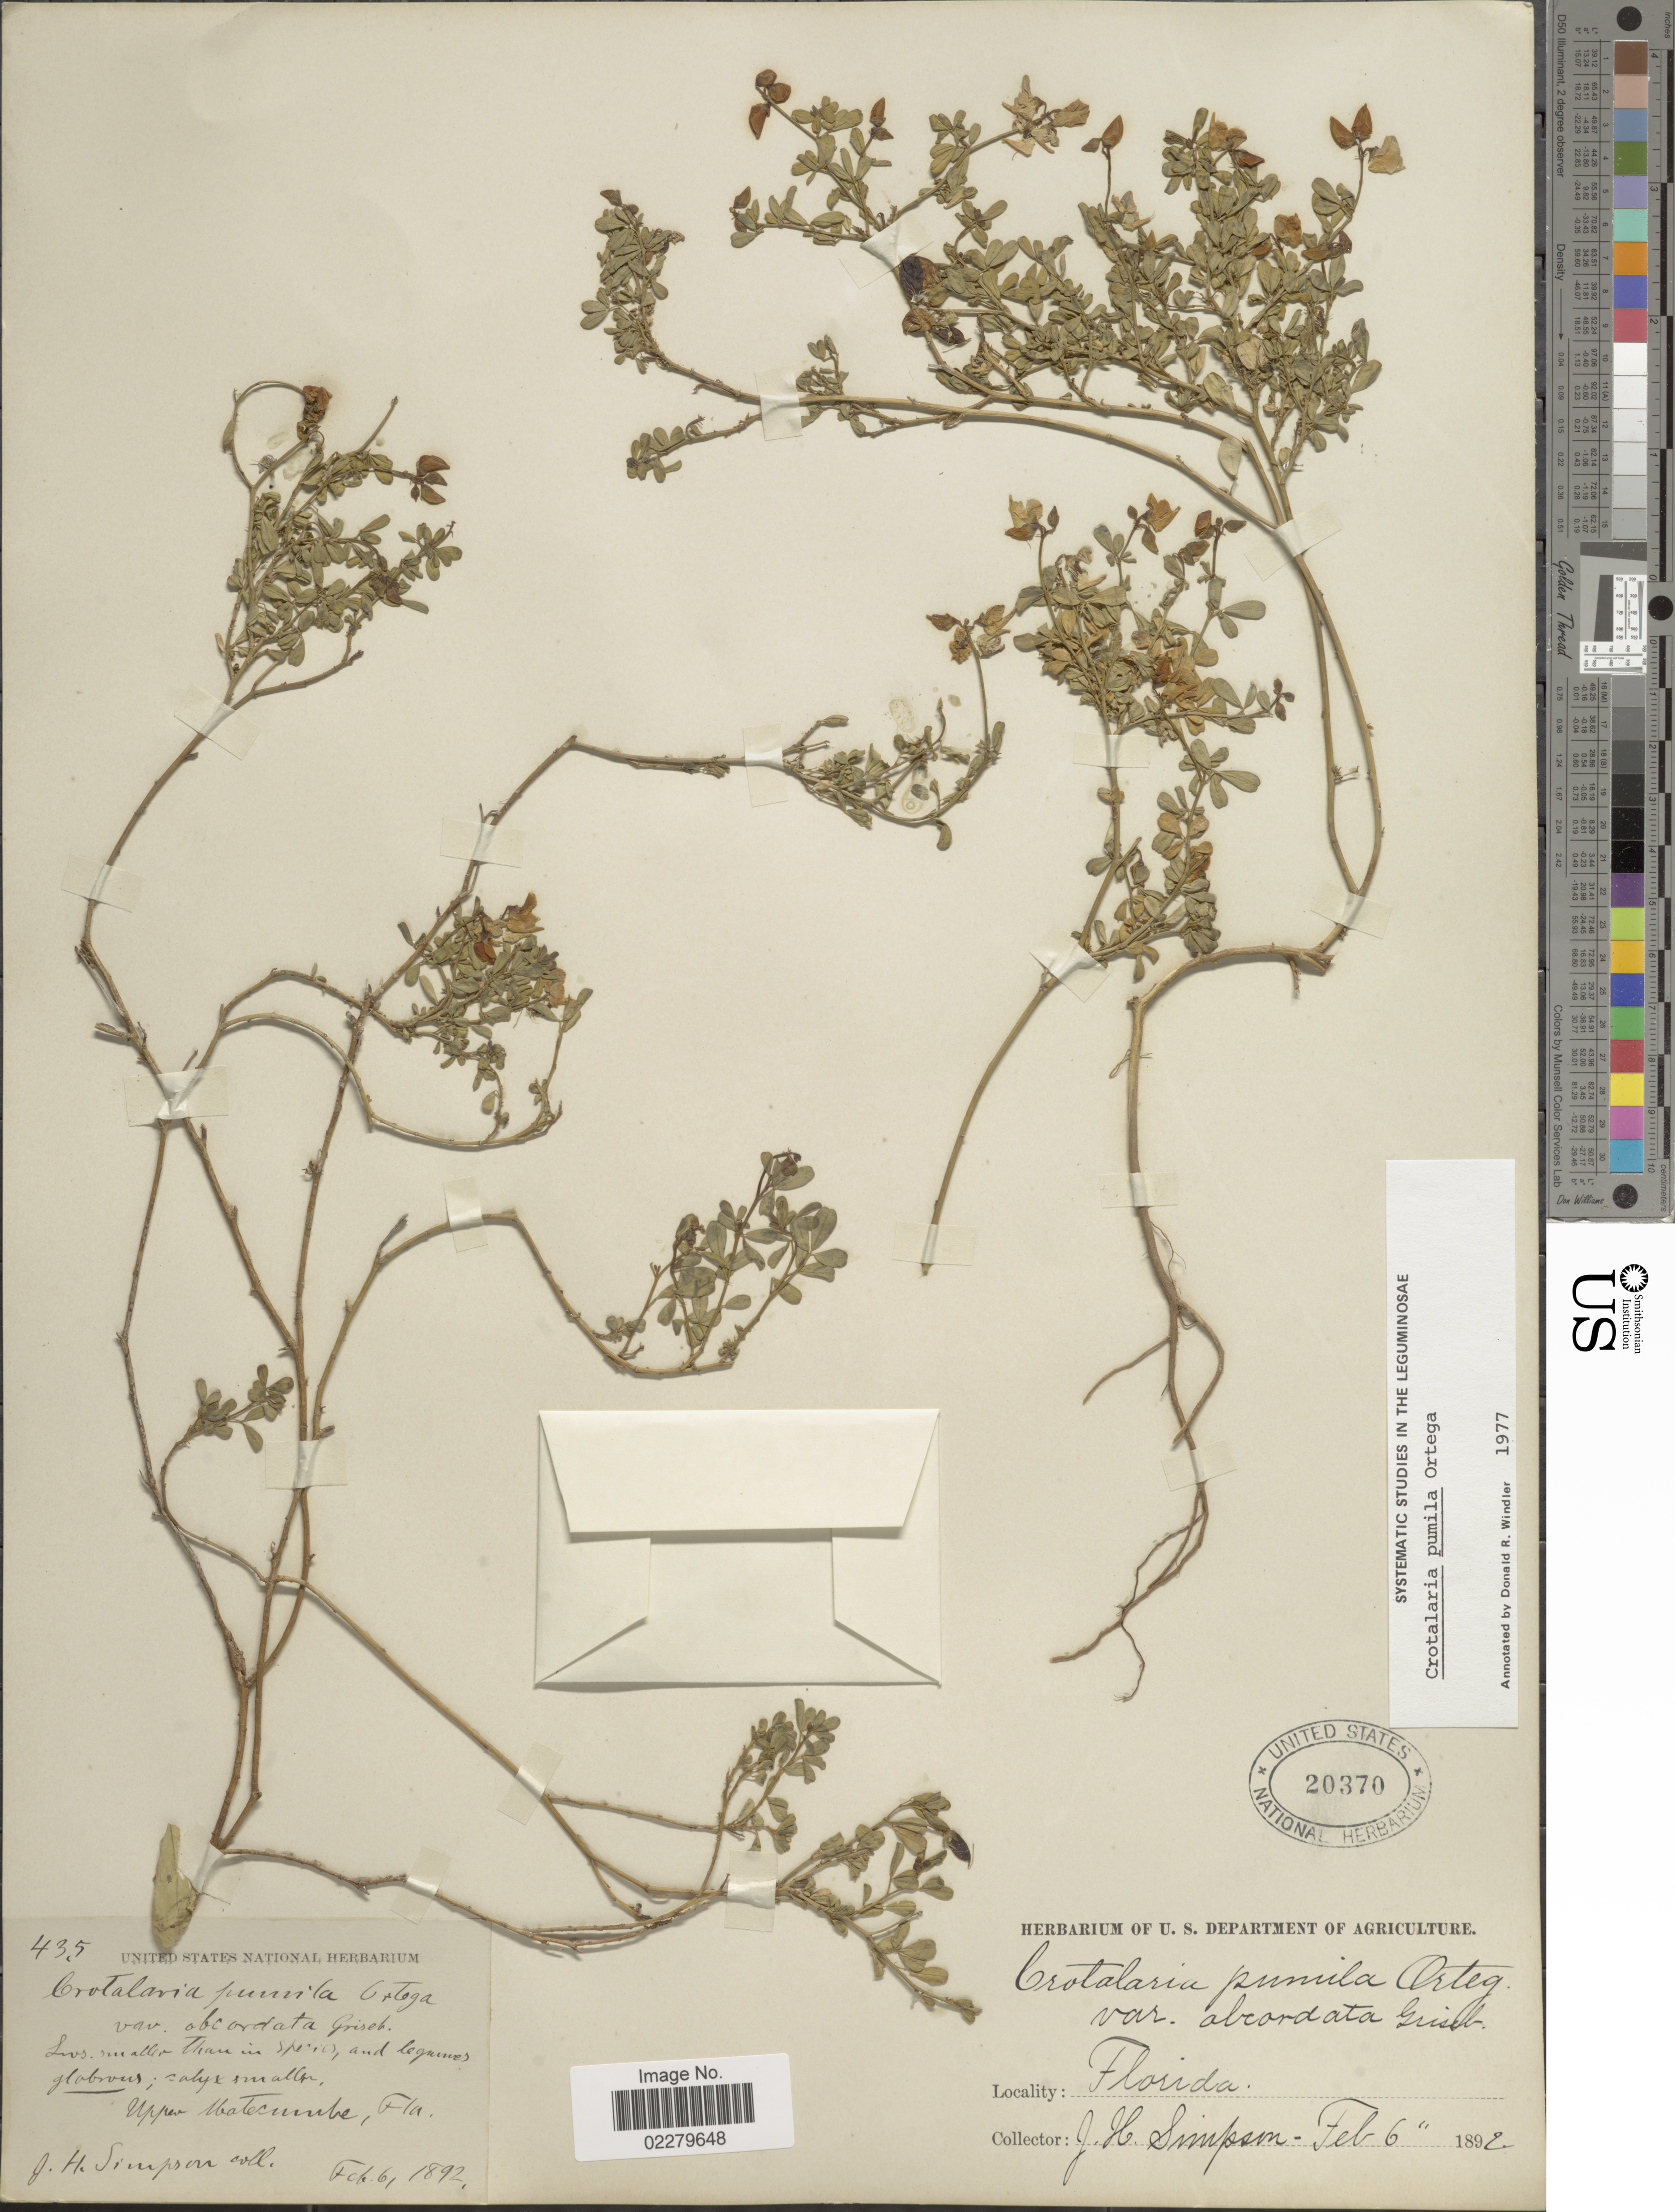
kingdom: Plantae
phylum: Tracheophyta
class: Magnoliopsida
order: Fabales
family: Fabaceae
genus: Crotalaria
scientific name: Crotalaria pumila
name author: Ortega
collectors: J. H. Simpson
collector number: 435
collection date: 1892-02-06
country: United States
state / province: Florida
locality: Upper Matecumbe, Fla.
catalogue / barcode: US 20370